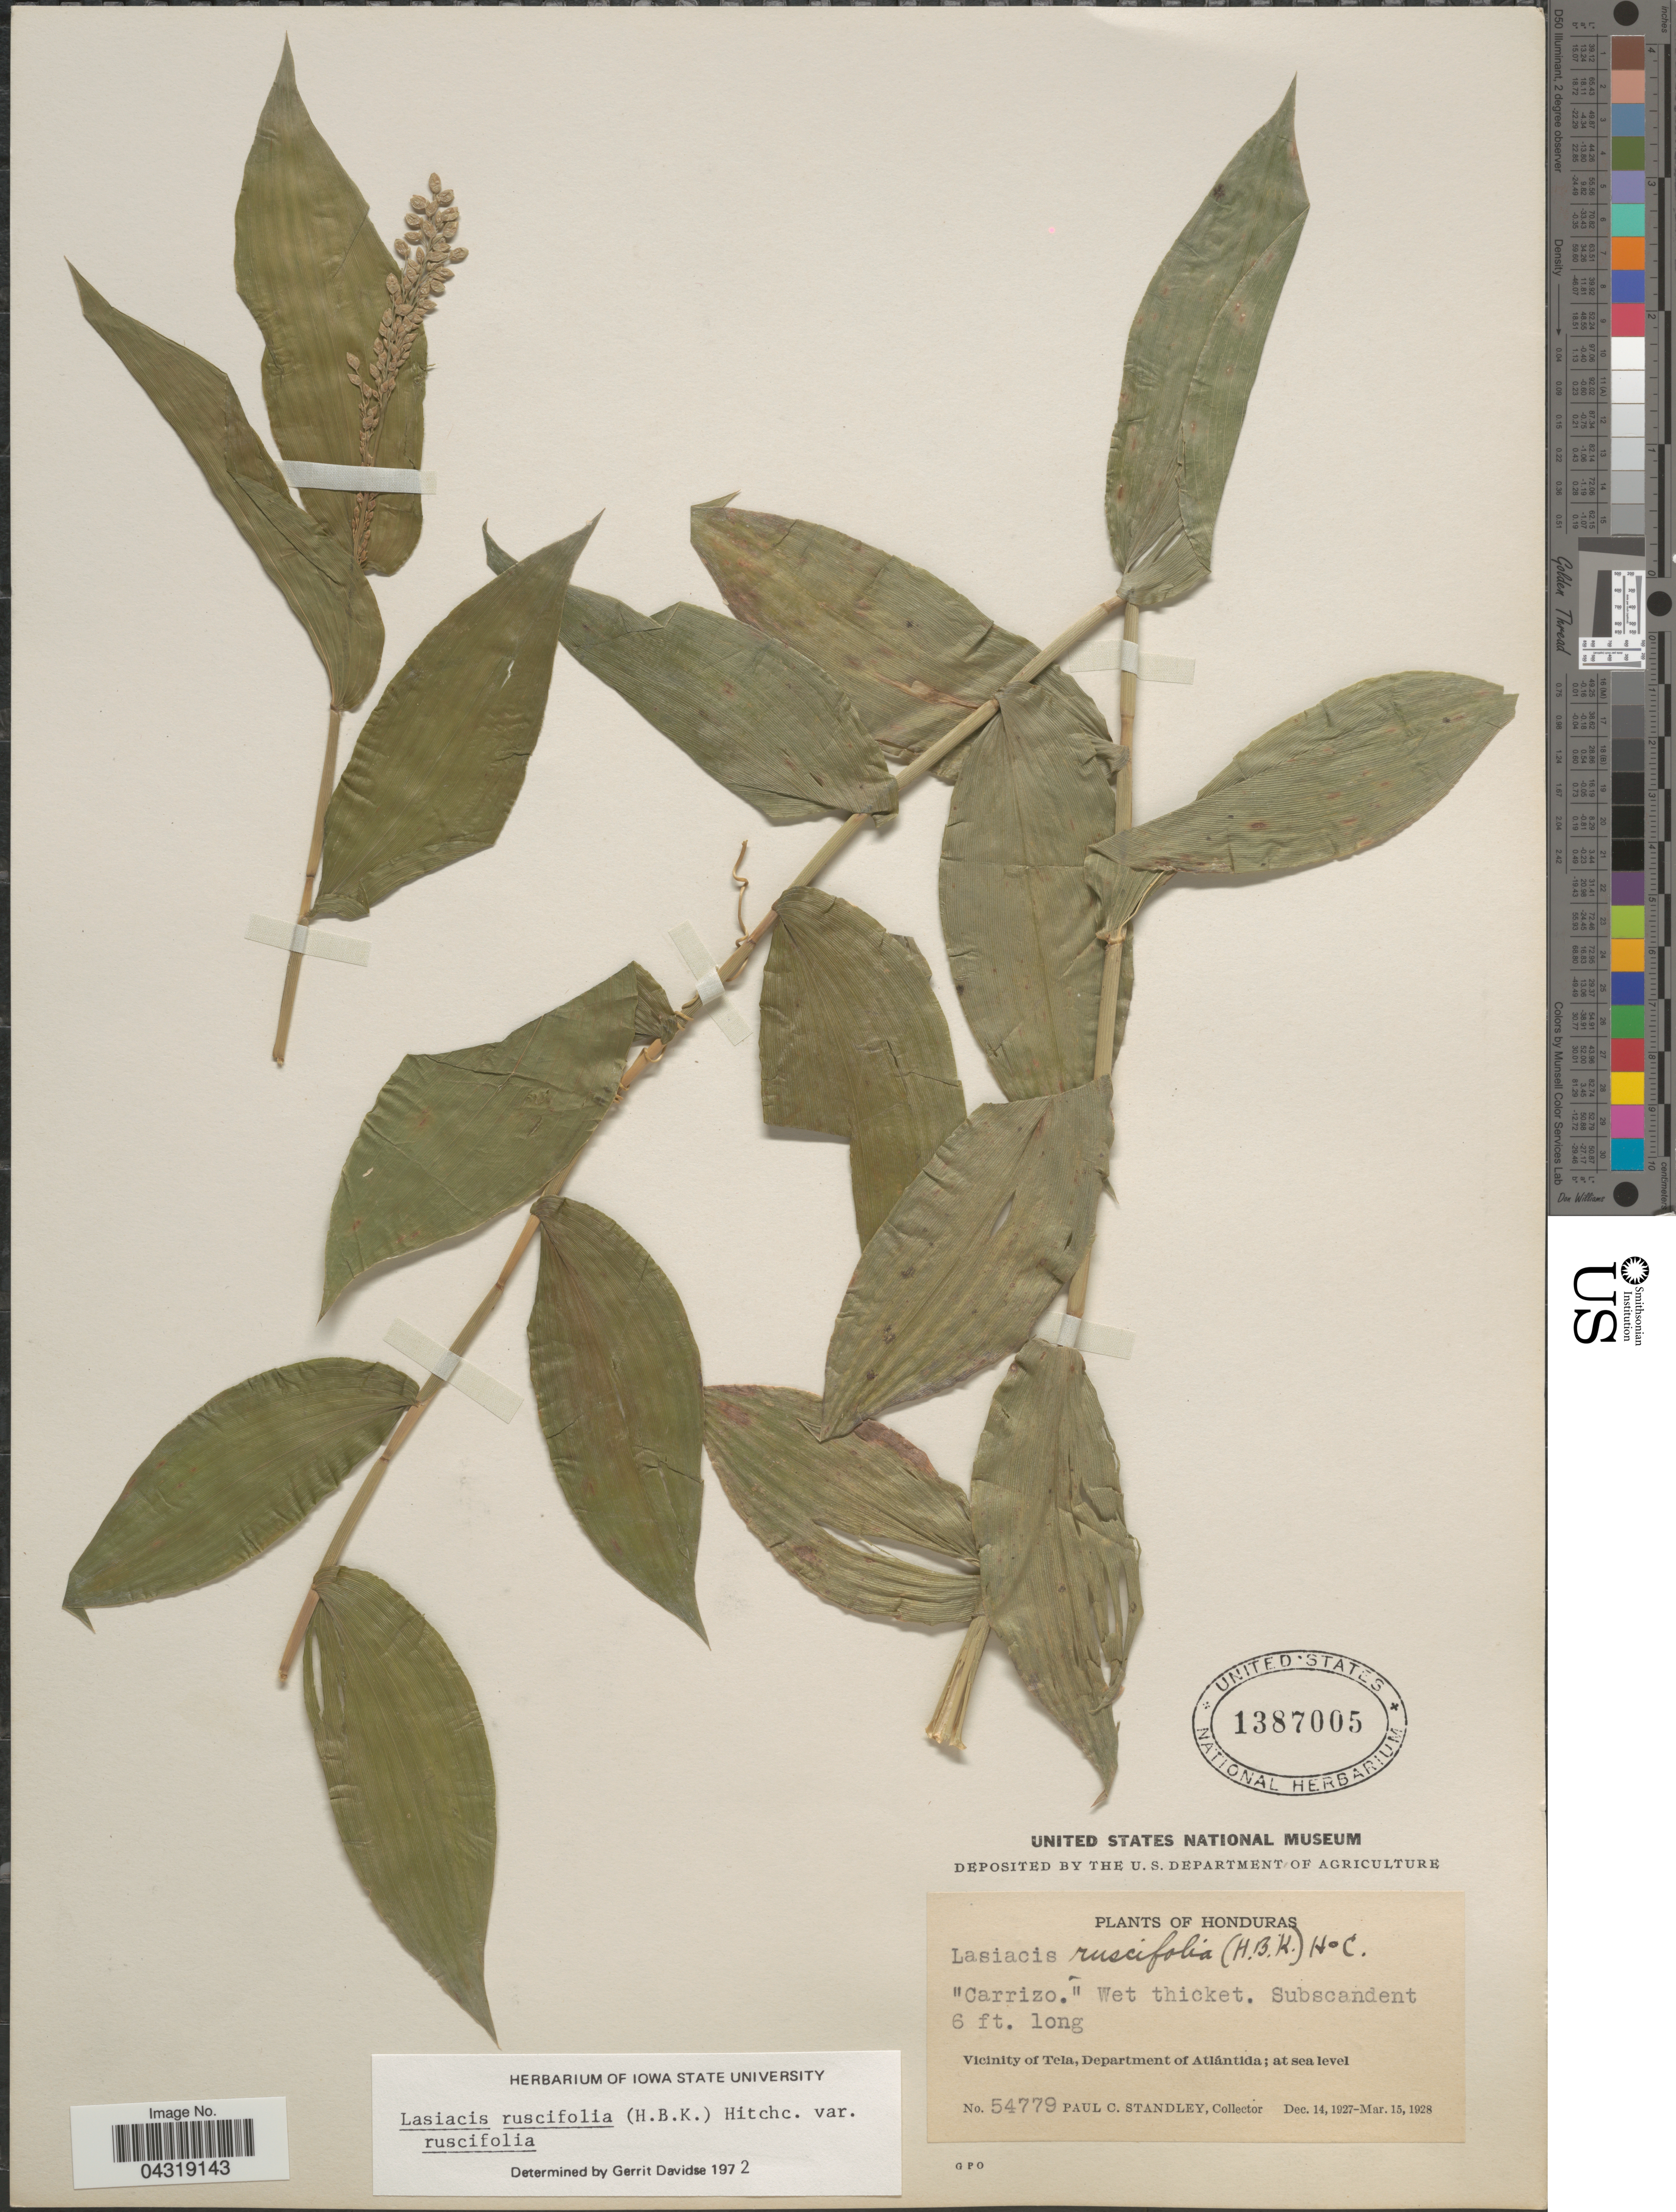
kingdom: Plantae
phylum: Tracheophyta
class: Liliopsida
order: Poales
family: Poaceae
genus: Lasiacis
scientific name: Lasiacis ruscifolia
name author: (Kunth) Hitchc.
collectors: P. C. Standley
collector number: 54779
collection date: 1927-12-14/1928-03-15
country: Honduras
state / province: Atlantida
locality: Vicinity of Tela, Department of Atlántida.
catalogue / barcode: US 1387005